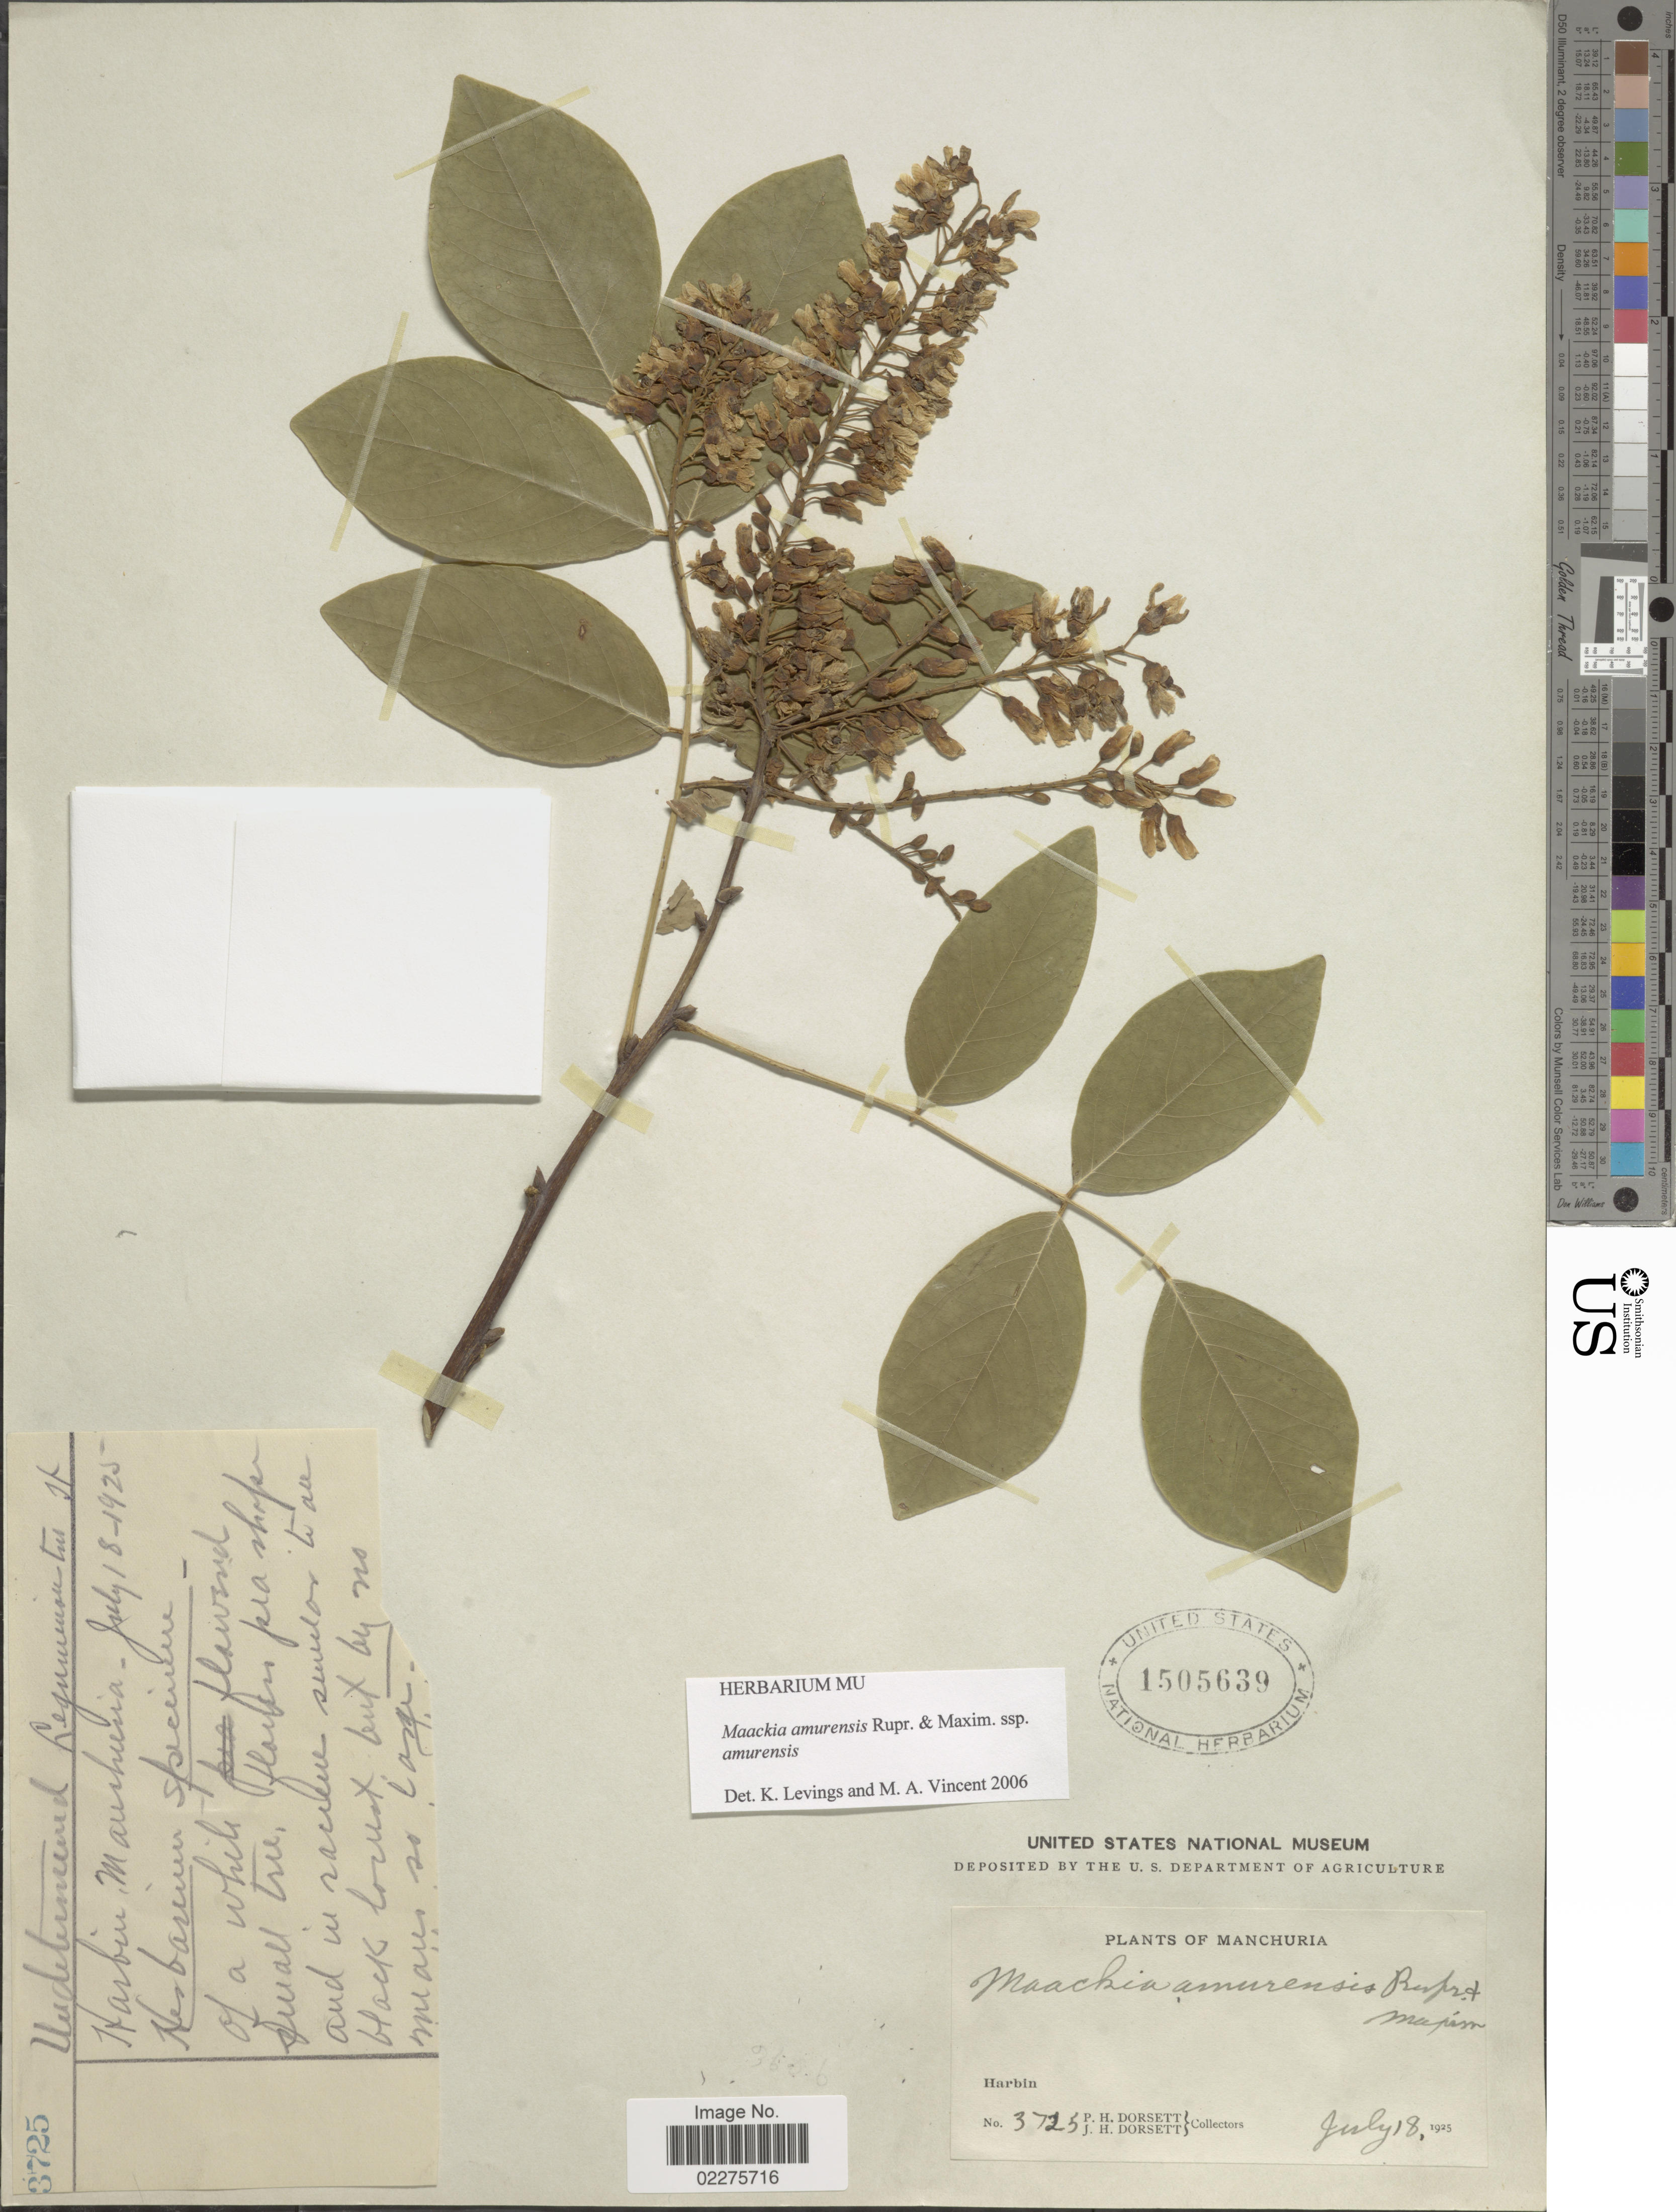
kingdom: Plantae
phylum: Tracheophyta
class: Magnoliopsida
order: Fabales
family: Fabaceae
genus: Maackia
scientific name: Maackia amurensis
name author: Rupr.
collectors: P. H. Dorsett & J. Dorsett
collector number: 3725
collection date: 1925-07-18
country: China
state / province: Heilongjiang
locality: Harbin. Manchuria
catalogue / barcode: US 1505639